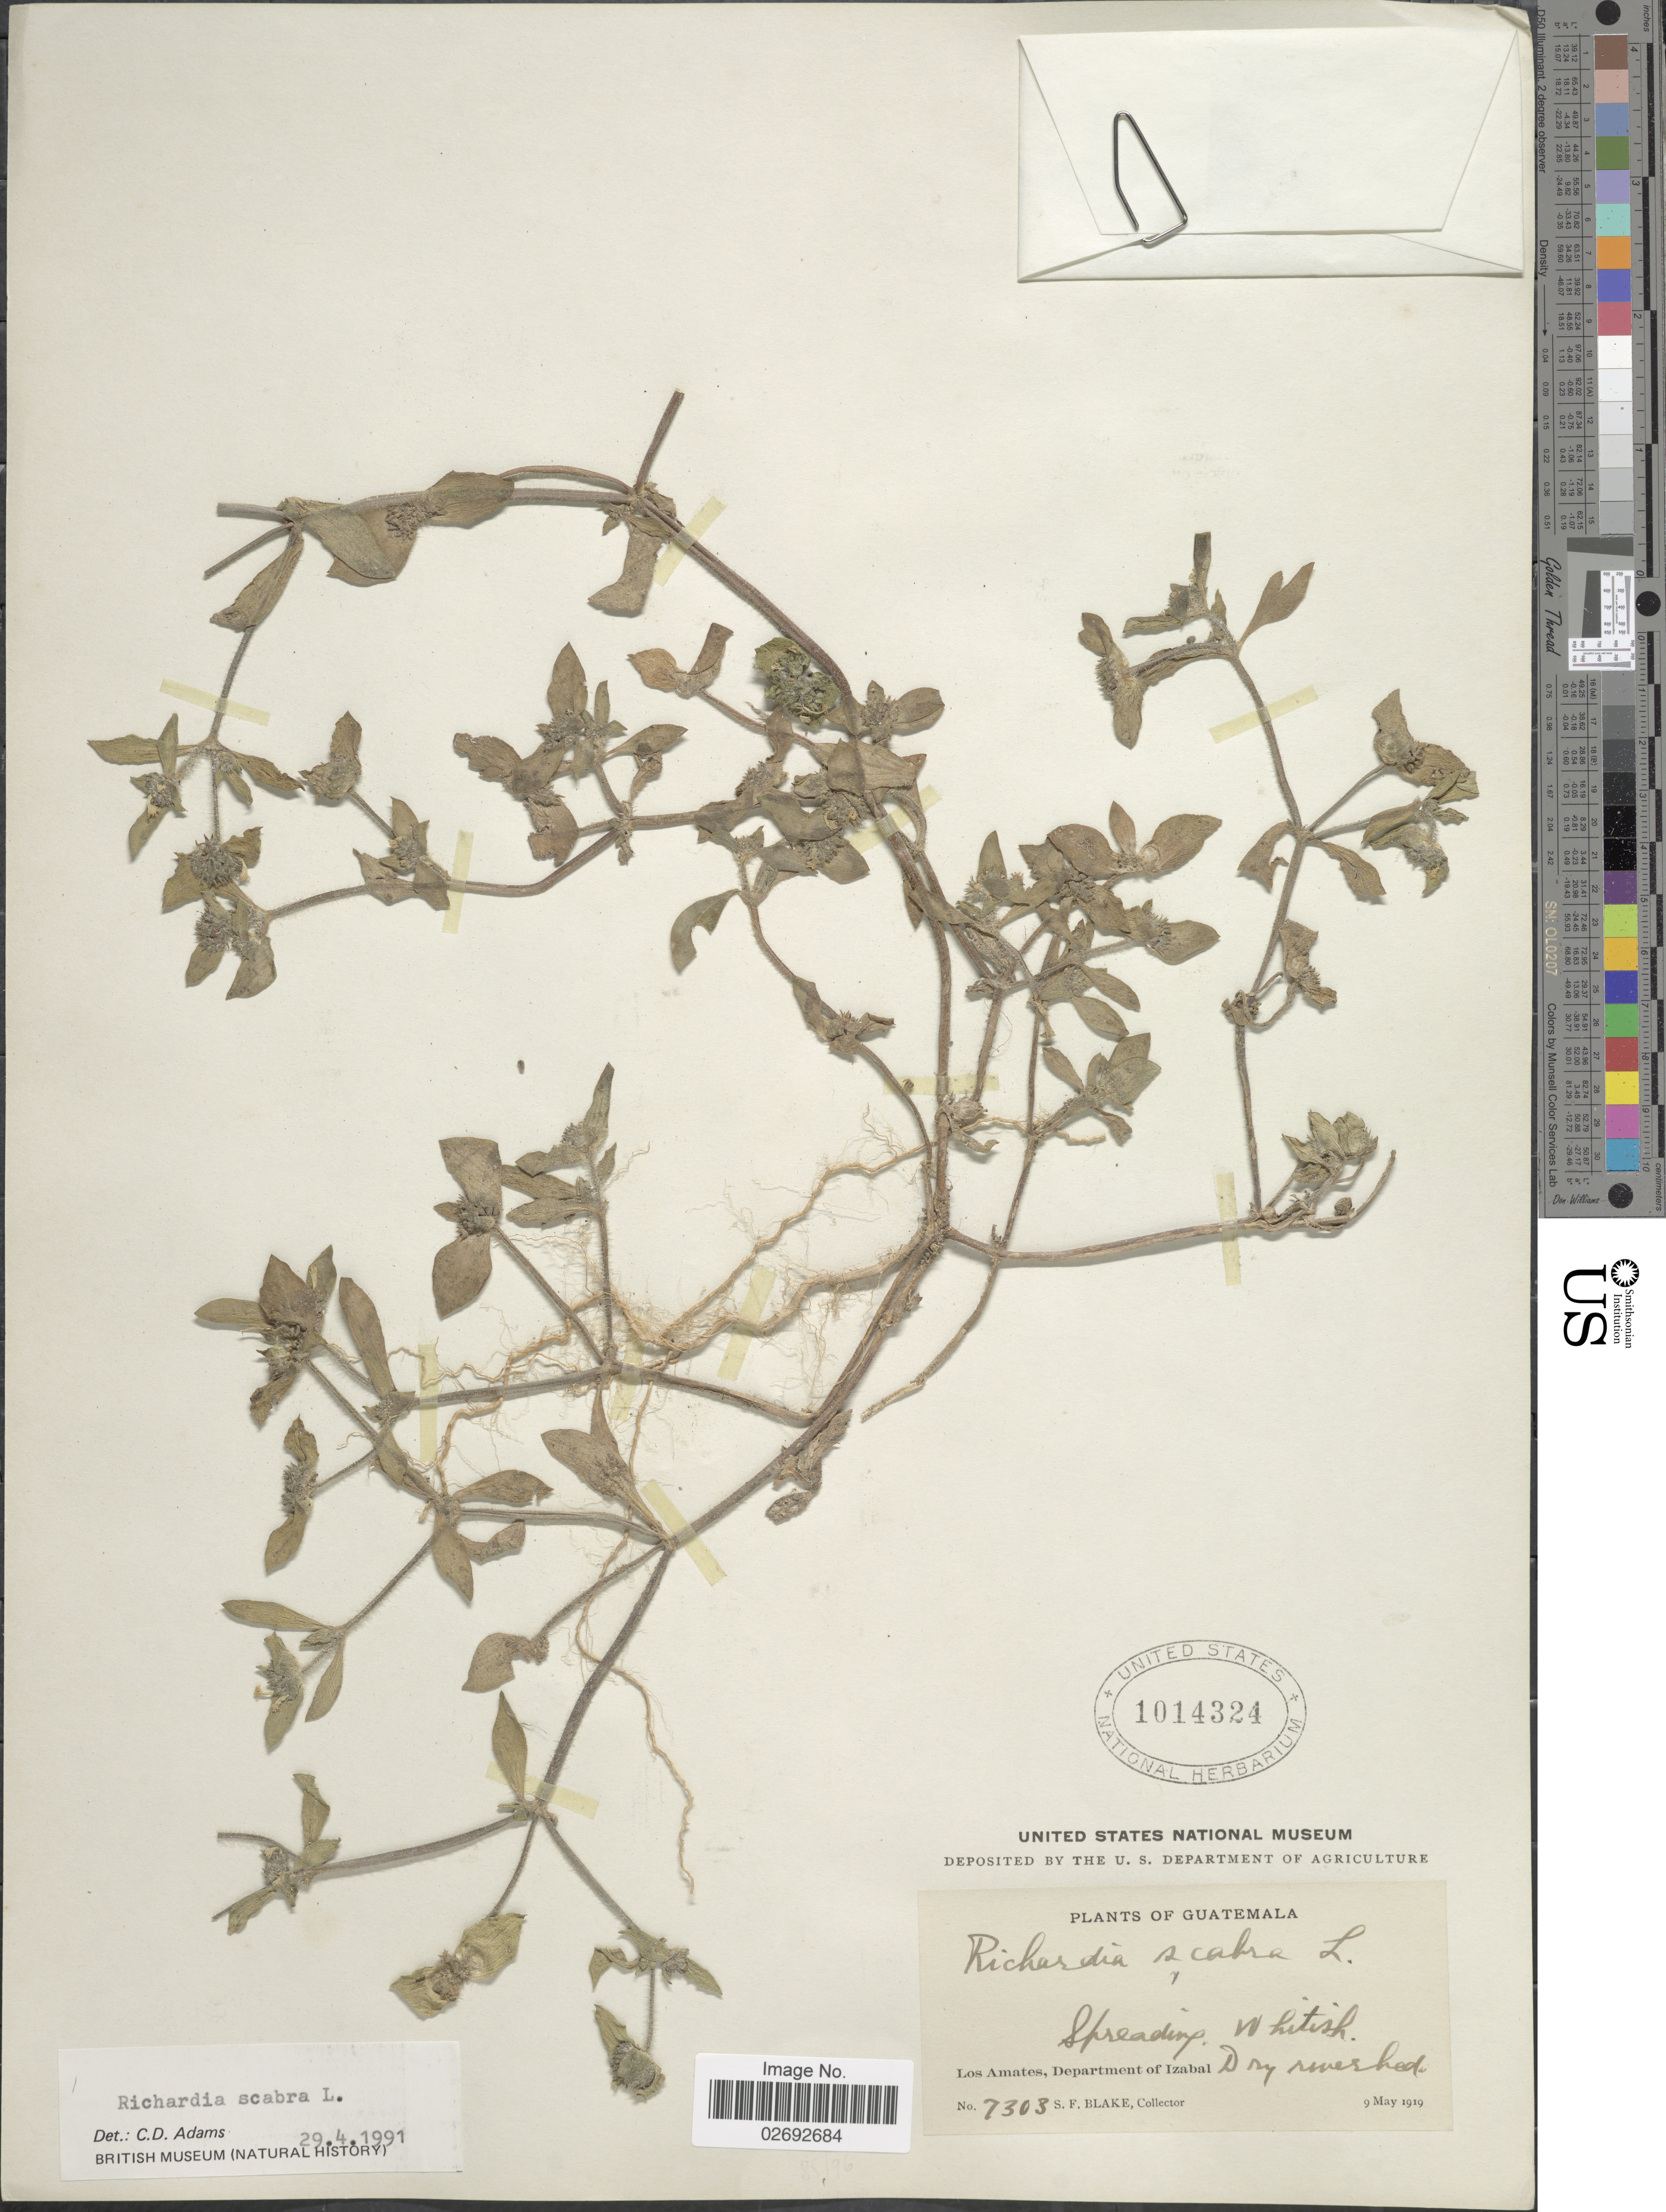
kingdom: Plantae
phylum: Tracheophyta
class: Magnoliopsida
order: Gentianales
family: Rubiaceae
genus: Richardia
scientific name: Richardia scabra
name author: L.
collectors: S. Blake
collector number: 7303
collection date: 1919-05-09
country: Guatemala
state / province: Izabal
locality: Los Amates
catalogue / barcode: US 1014324